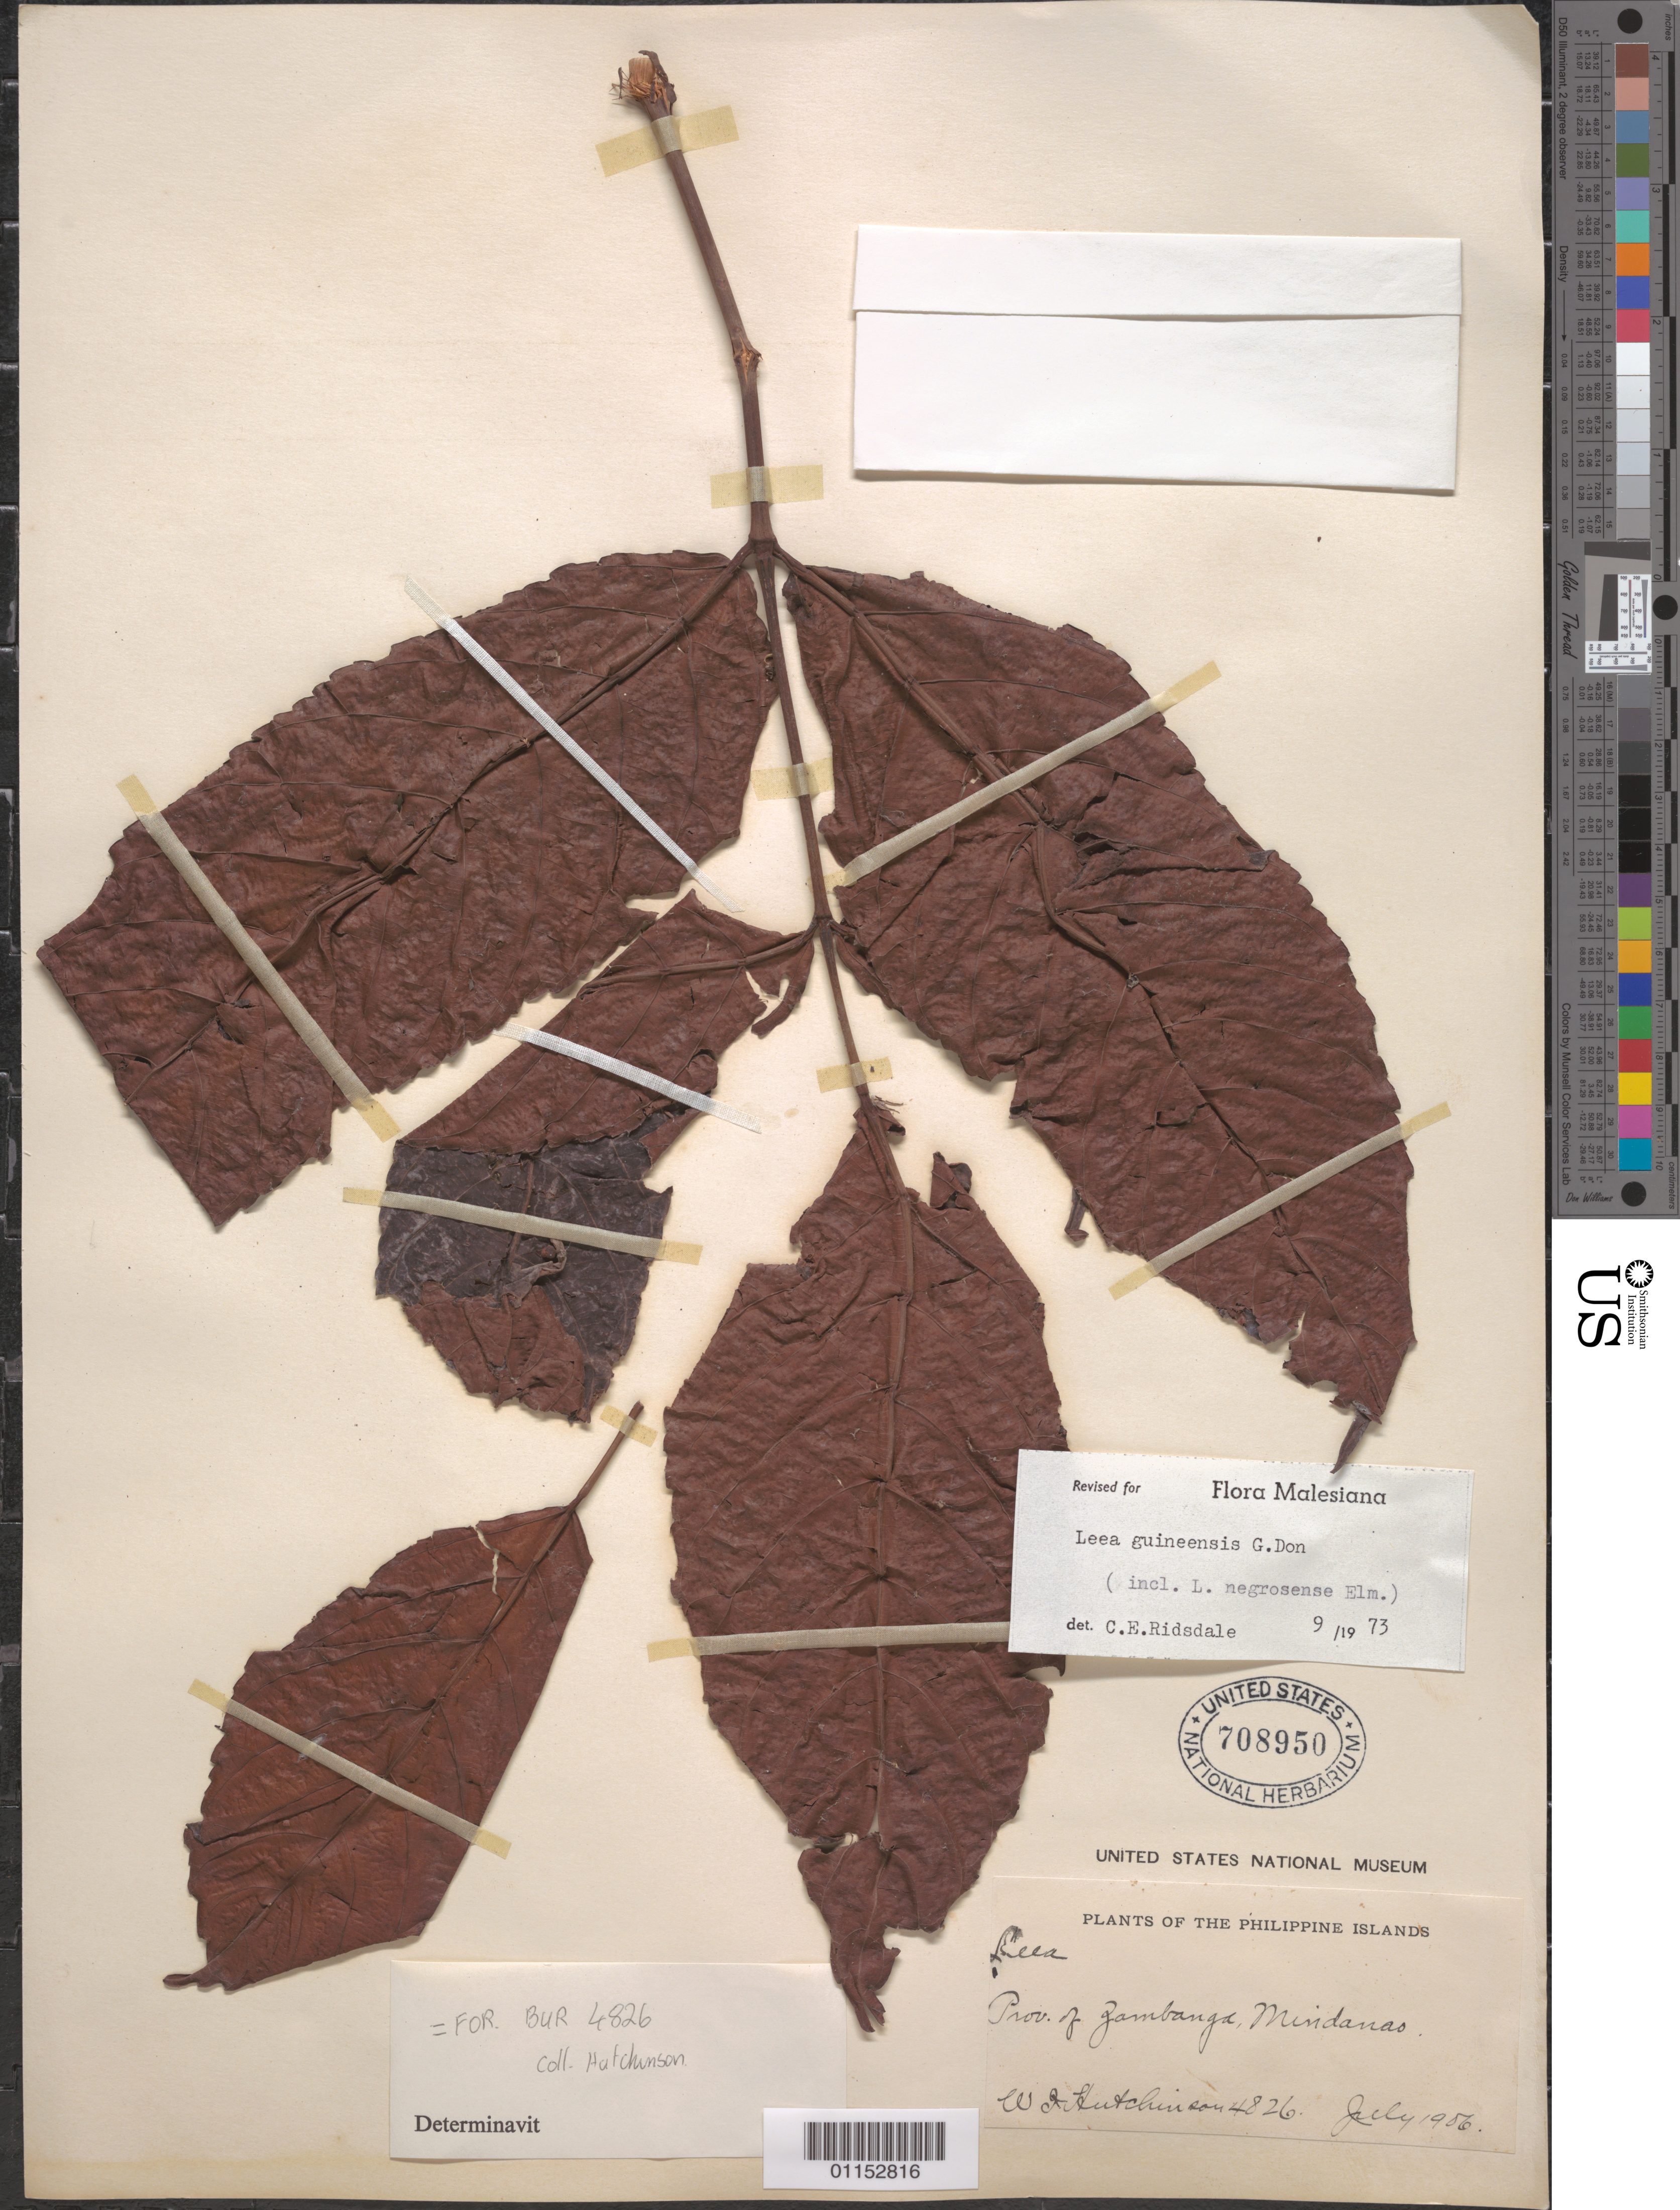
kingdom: Plantae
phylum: Tracheophyta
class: Magnoliopsida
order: Vitales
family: Vitaceae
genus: Leea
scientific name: Leea guineensis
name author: G. Don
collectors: W. A. Hutchinson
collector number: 4826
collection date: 1956-07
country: Philippines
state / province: Zamboanga Peninsula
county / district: Zamboanga del Sur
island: Mindanao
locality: Zamboanga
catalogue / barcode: US 708950